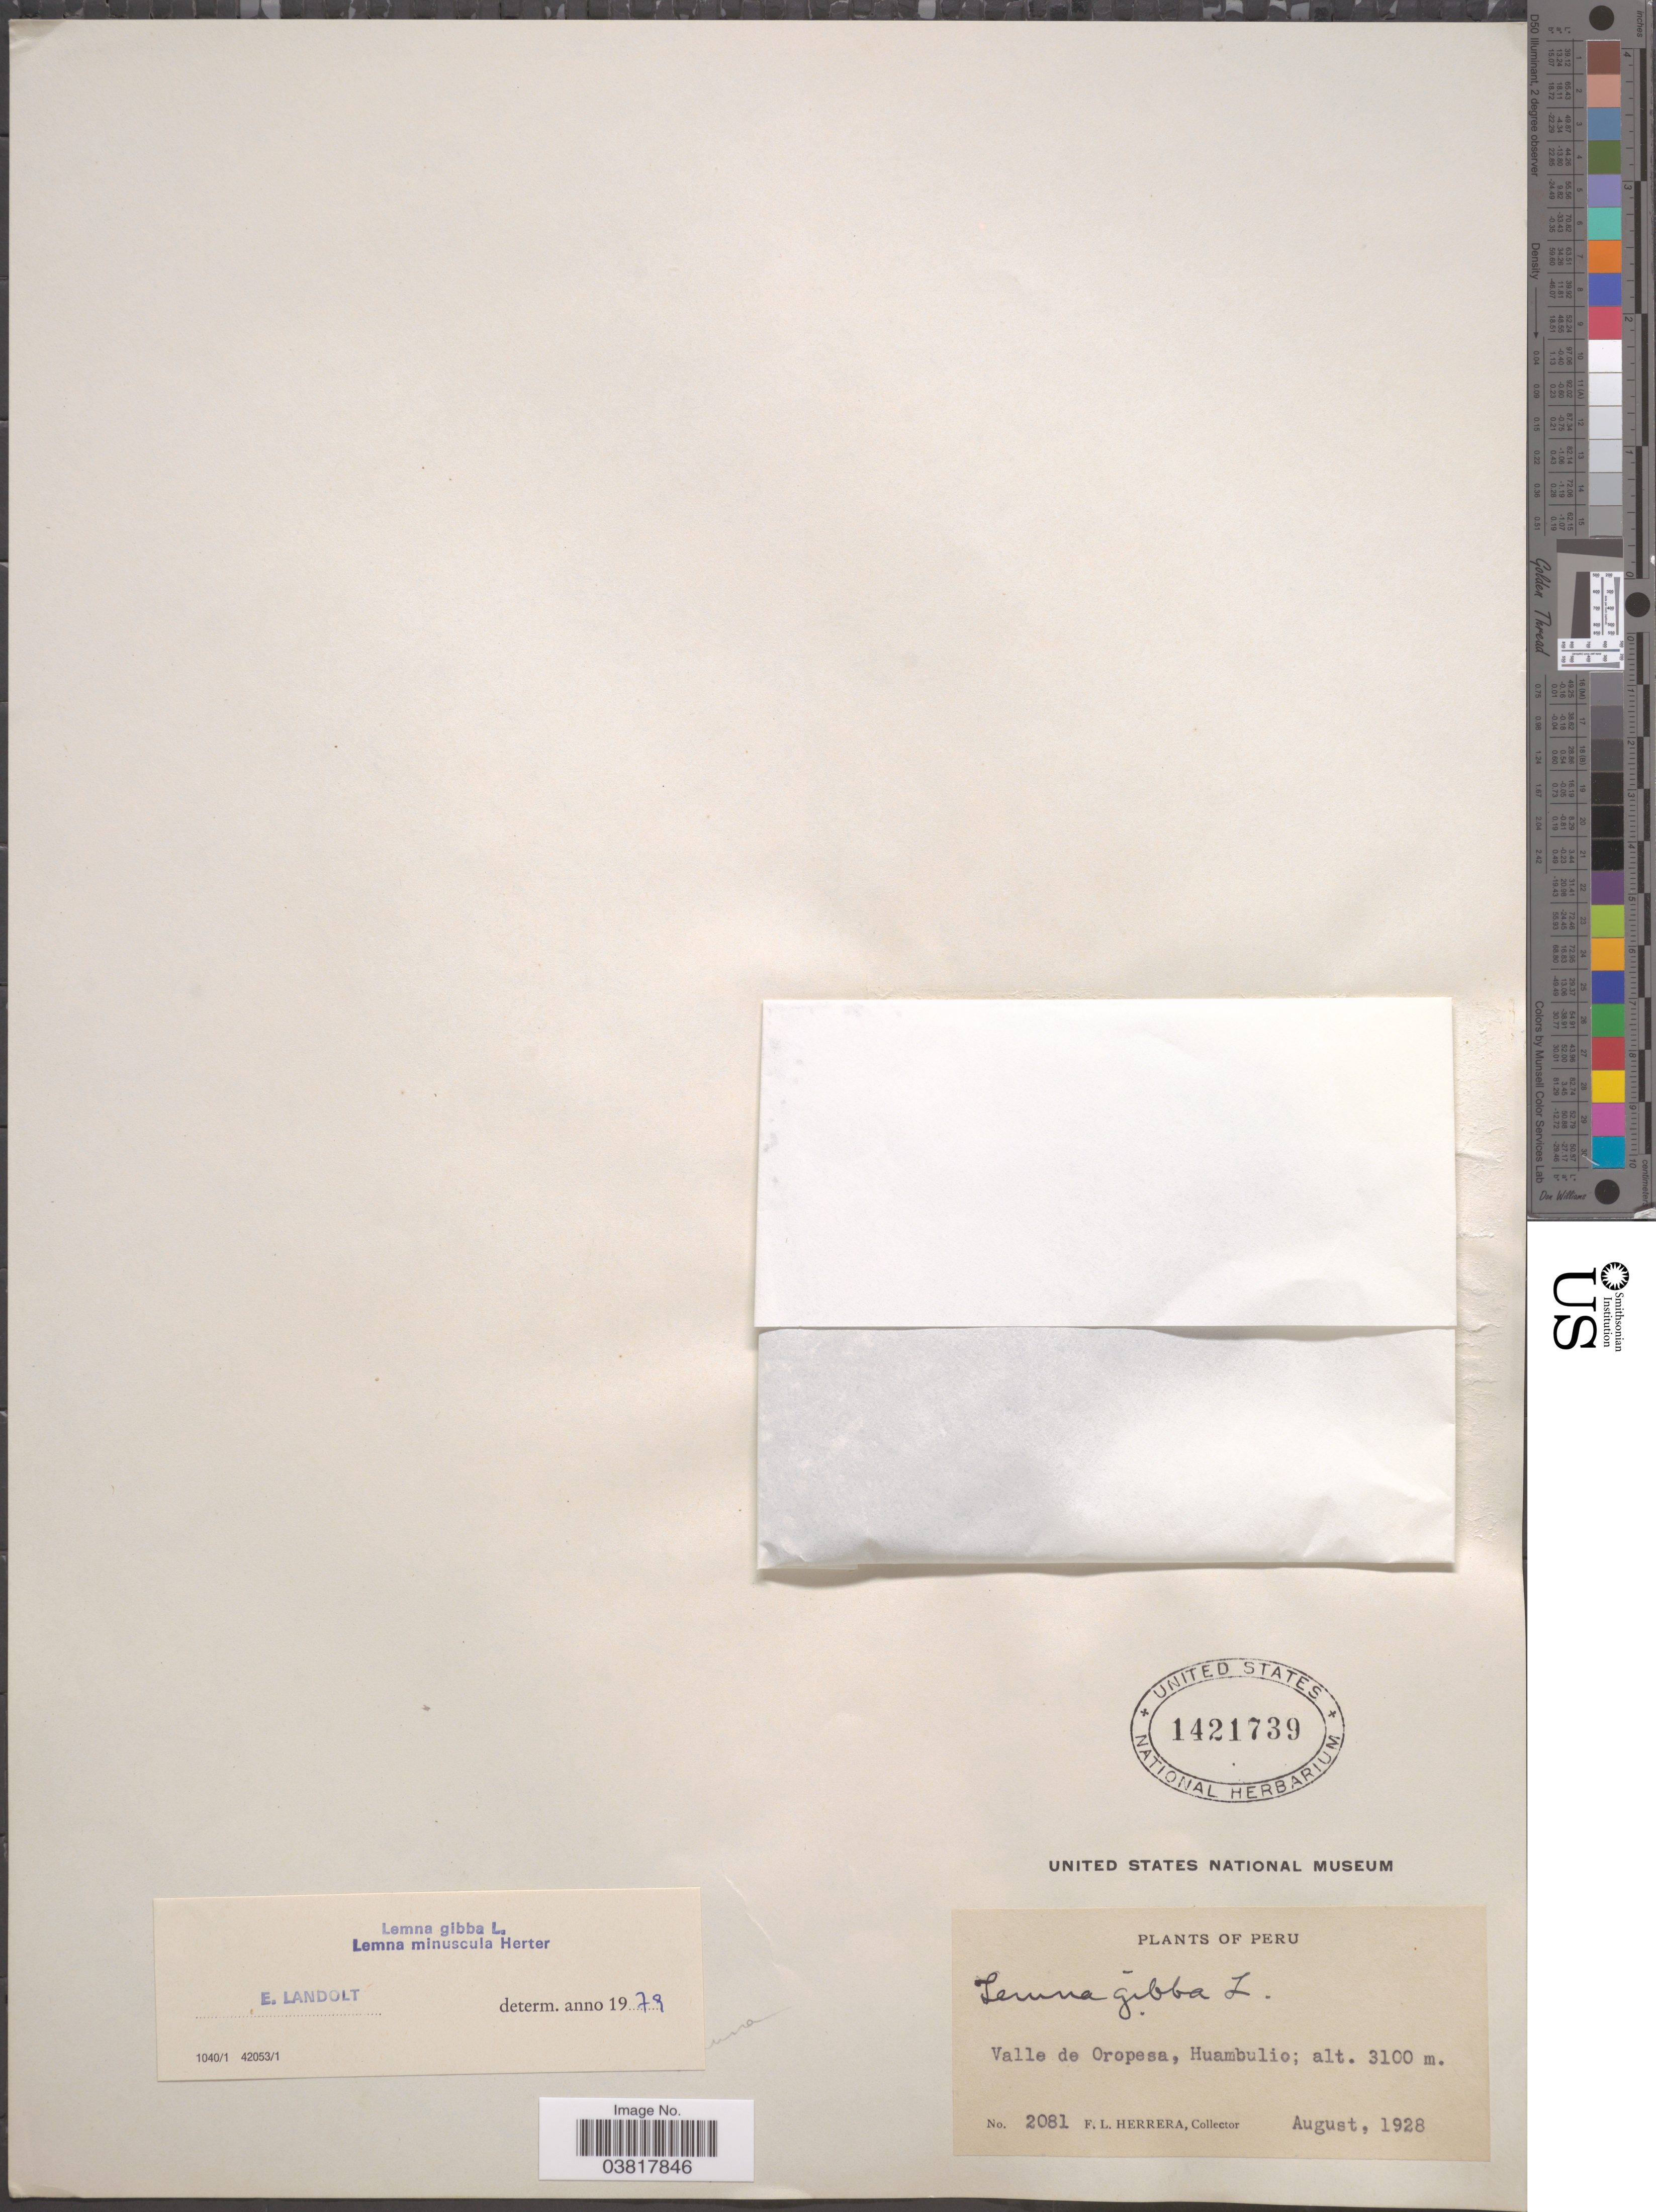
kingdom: Plantae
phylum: Tracheophyta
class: Liliopsida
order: Alismatales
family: Araceae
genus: Lemna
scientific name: Lemna gibba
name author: L.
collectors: F. L. Herrera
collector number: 2081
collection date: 1928-08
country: Peru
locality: Valle de Oropesa, Huambulio.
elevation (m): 3100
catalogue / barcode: US 1421739